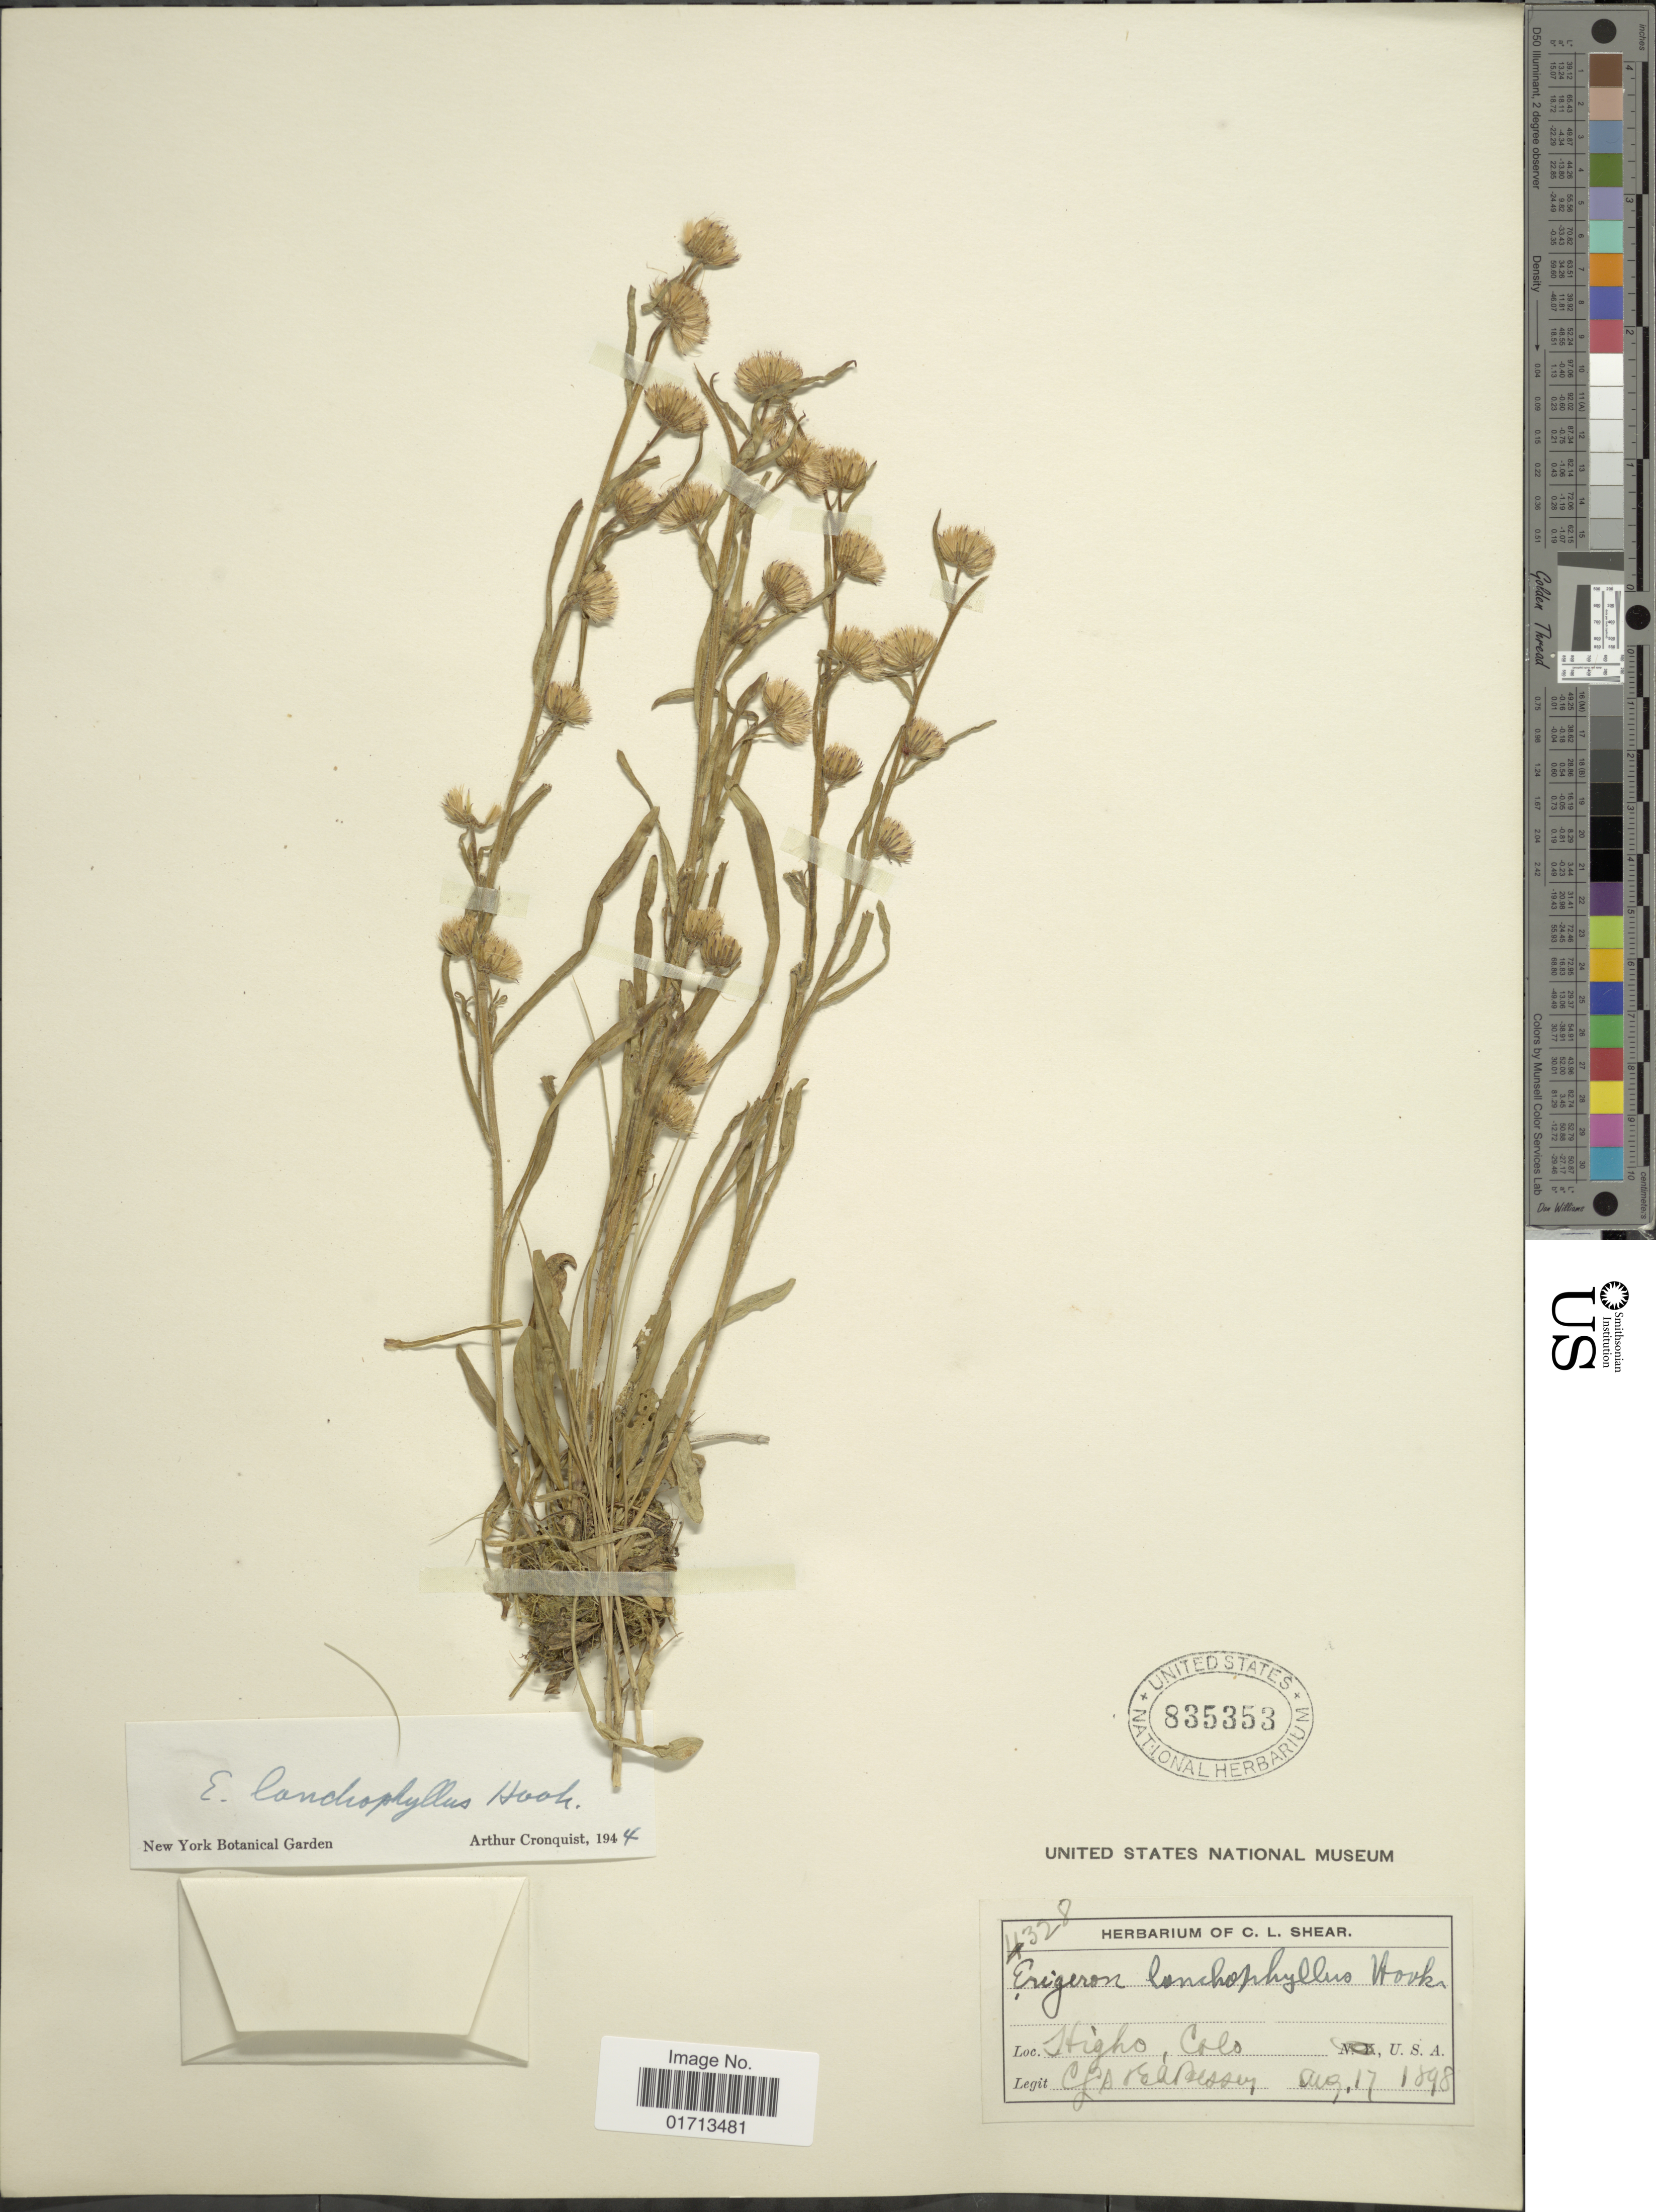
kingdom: Plantae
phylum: Tracheophyta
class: Magnoliopsida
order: Asterales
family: Asteraceae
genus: Erigeron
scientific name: Erigeron lonchophyllus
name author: Hook.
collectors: C. L. Shear & E. A. Bessey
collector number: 4328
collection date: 1898-08-17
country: United States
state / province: Colorado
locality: Highs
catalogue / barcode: US 835353